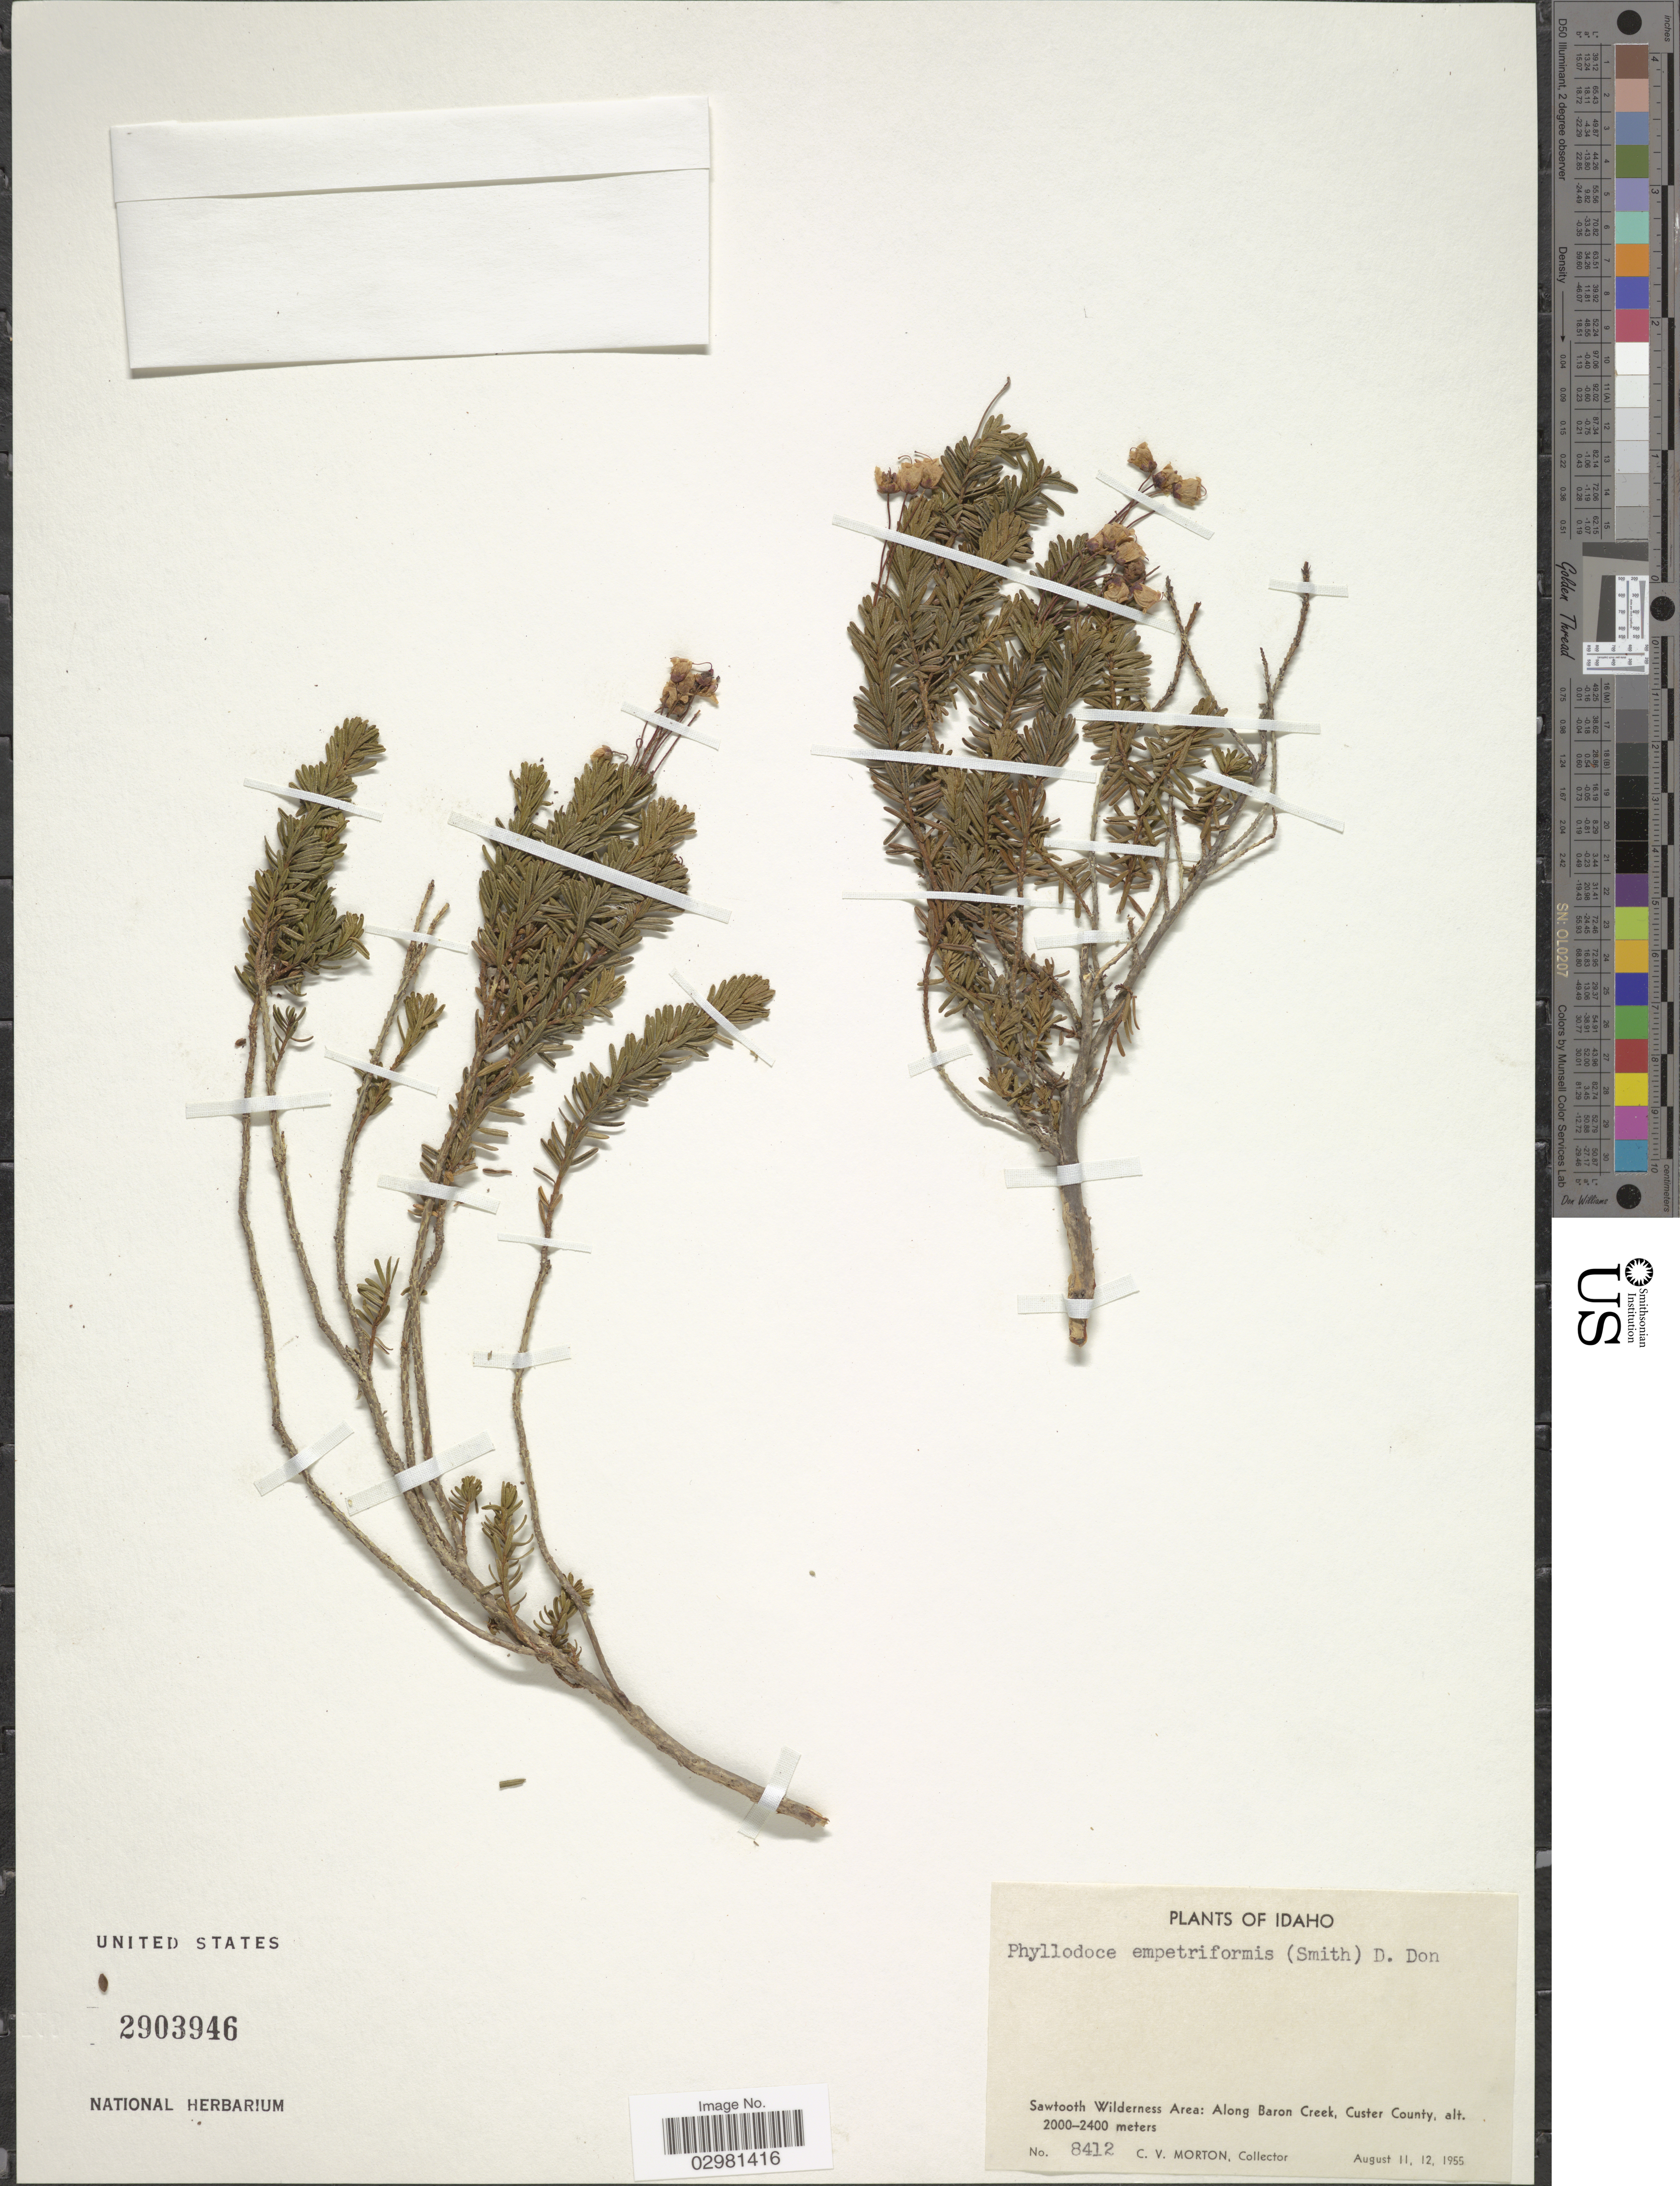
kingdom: Plantae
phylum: Tracheophyta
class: Magnoliopsida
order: Ericales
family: Ericaceae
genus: Phyllodoce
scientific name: Phyllodoce empetiformis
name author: (Small) D. Don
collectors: C. V. Morton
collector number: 8412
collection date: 1955-08-11/1955-08-12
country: United States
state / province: Idaho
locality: Sawtooth Wilderness Area: Along Baron Creek, Custer County.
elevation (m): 2000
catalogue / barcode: US 2903946